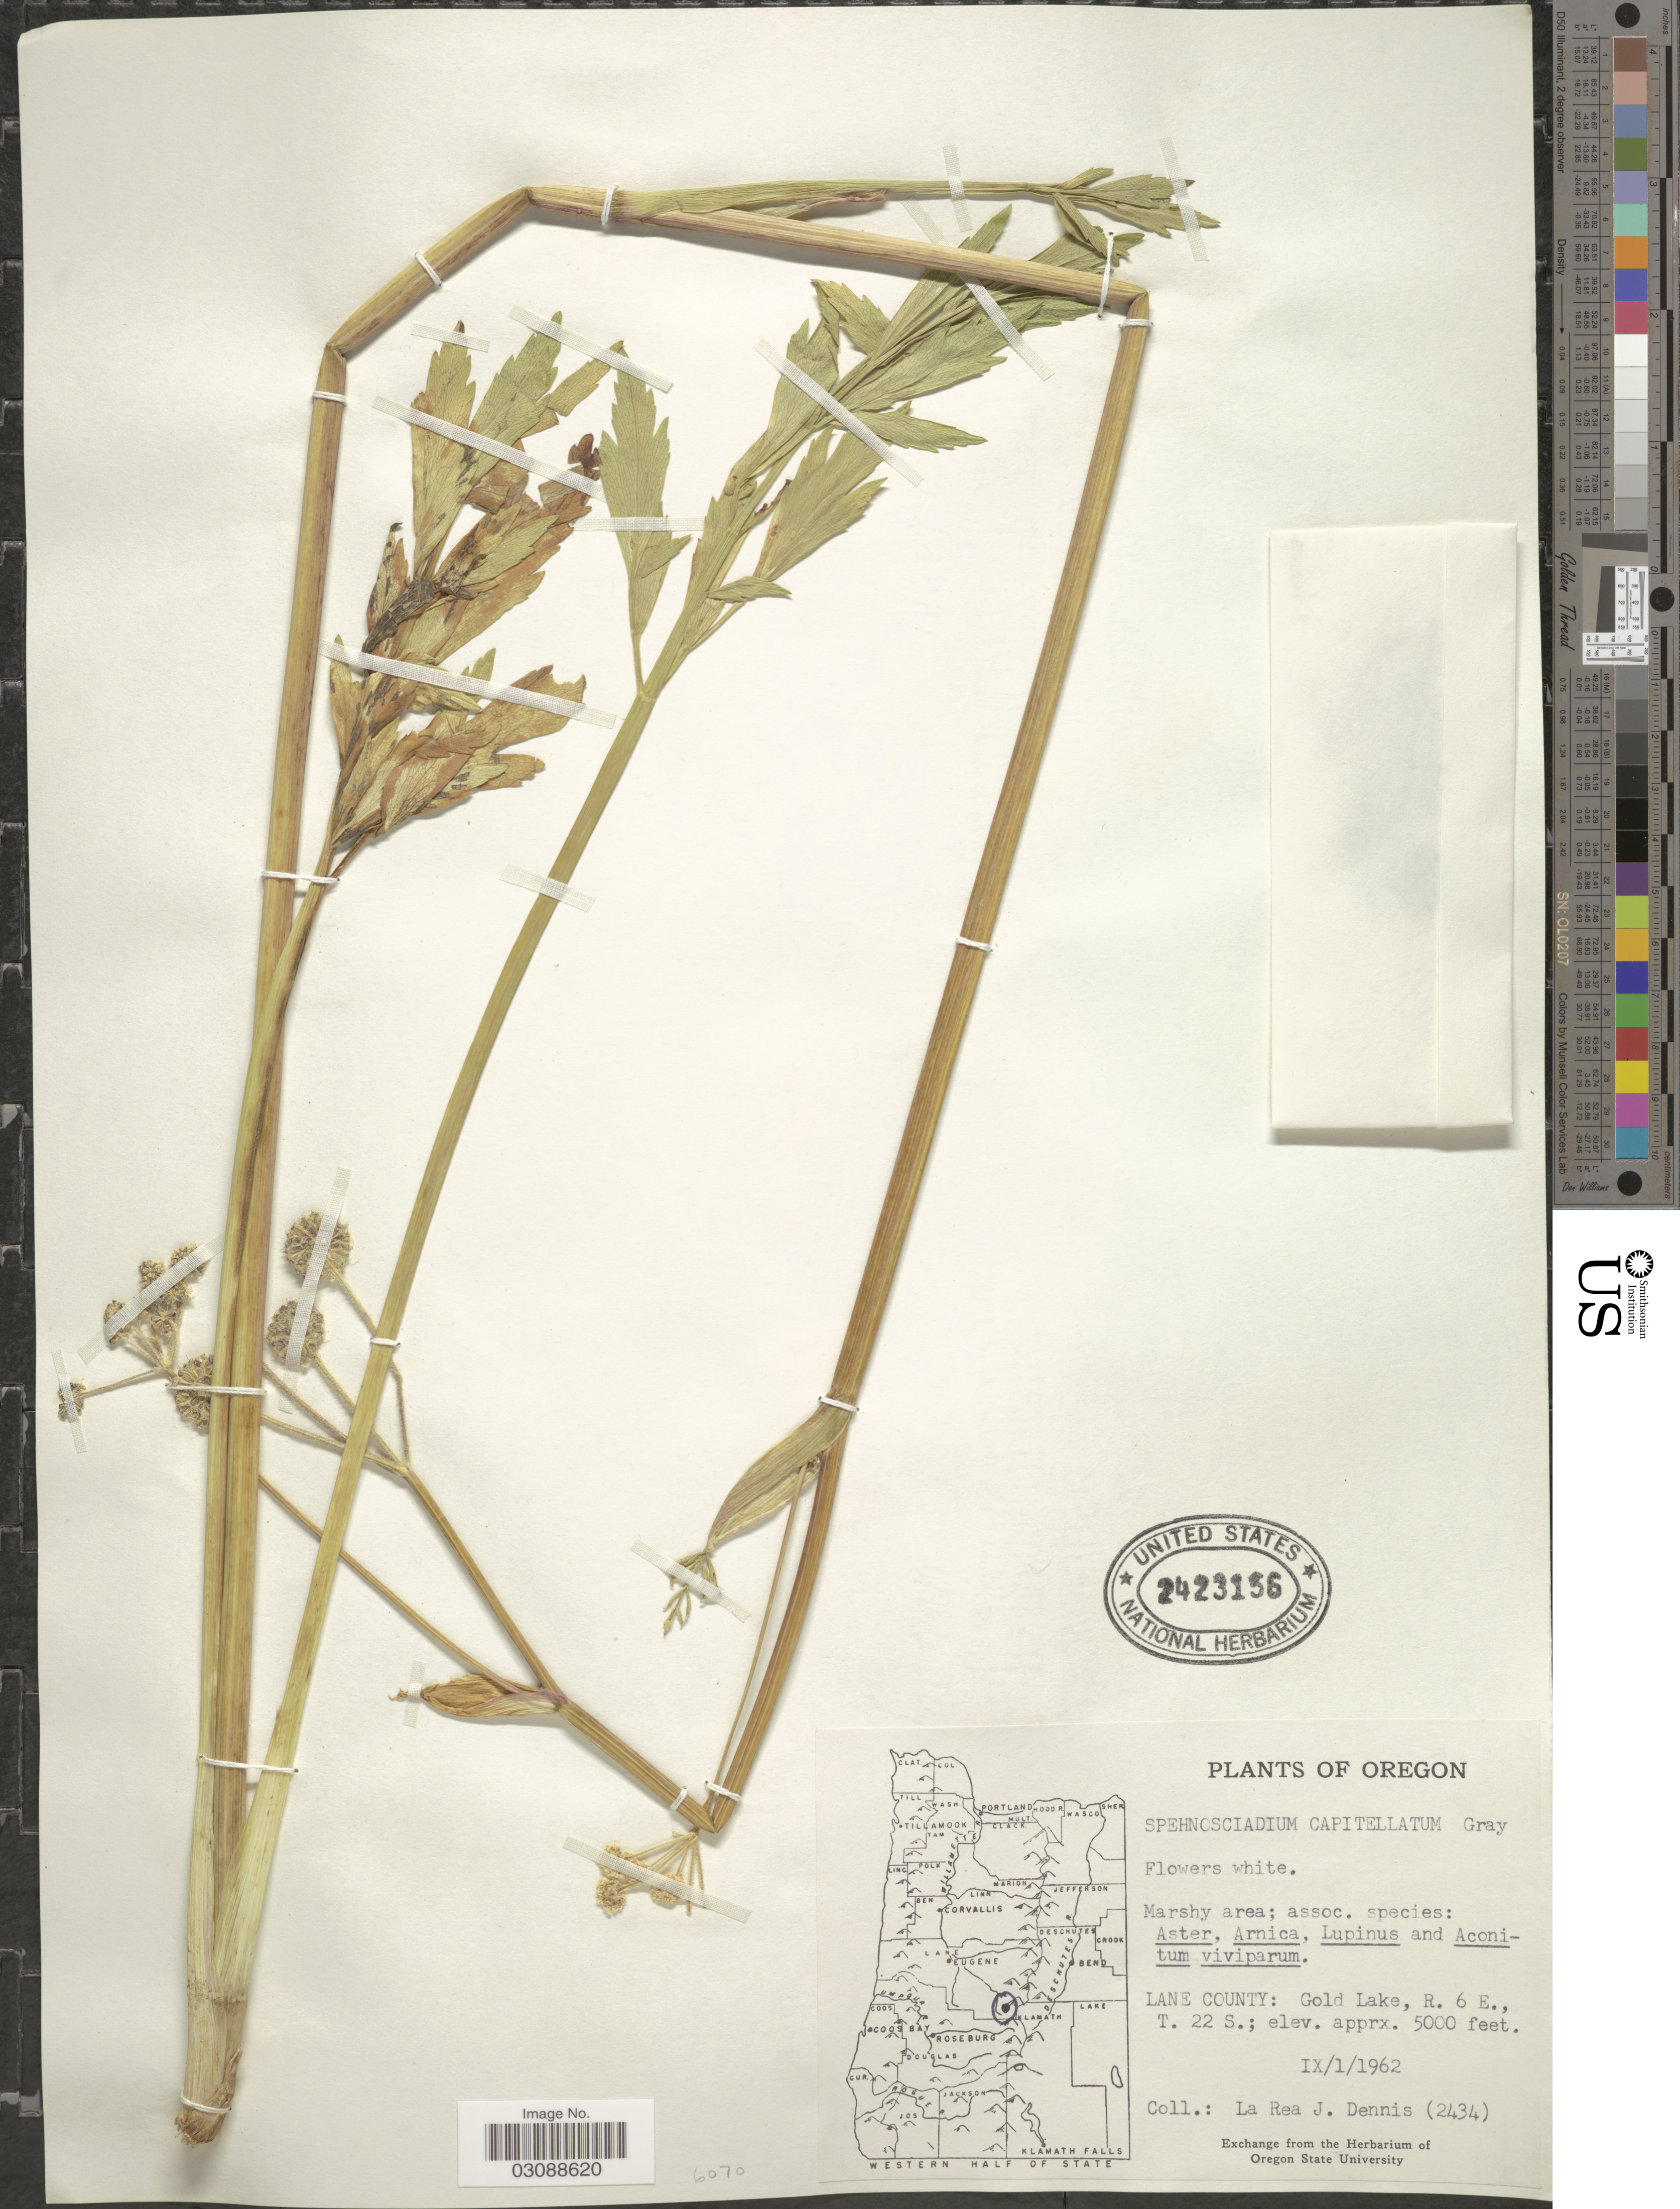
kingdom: Plantae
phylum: Tracheophyta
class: Magnoliopsida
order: Apiales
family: Apiaceae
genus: Sphenosciadium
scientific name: Sphenosciadium capitellatum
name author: A. Gray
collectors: L. Dennis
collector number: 2434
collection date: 1962-09-01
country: United States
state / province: Oregon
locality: Lane County: Gold Lake, R. 6 E., T. 22 S.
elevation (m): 1524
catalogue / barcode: US 2423156